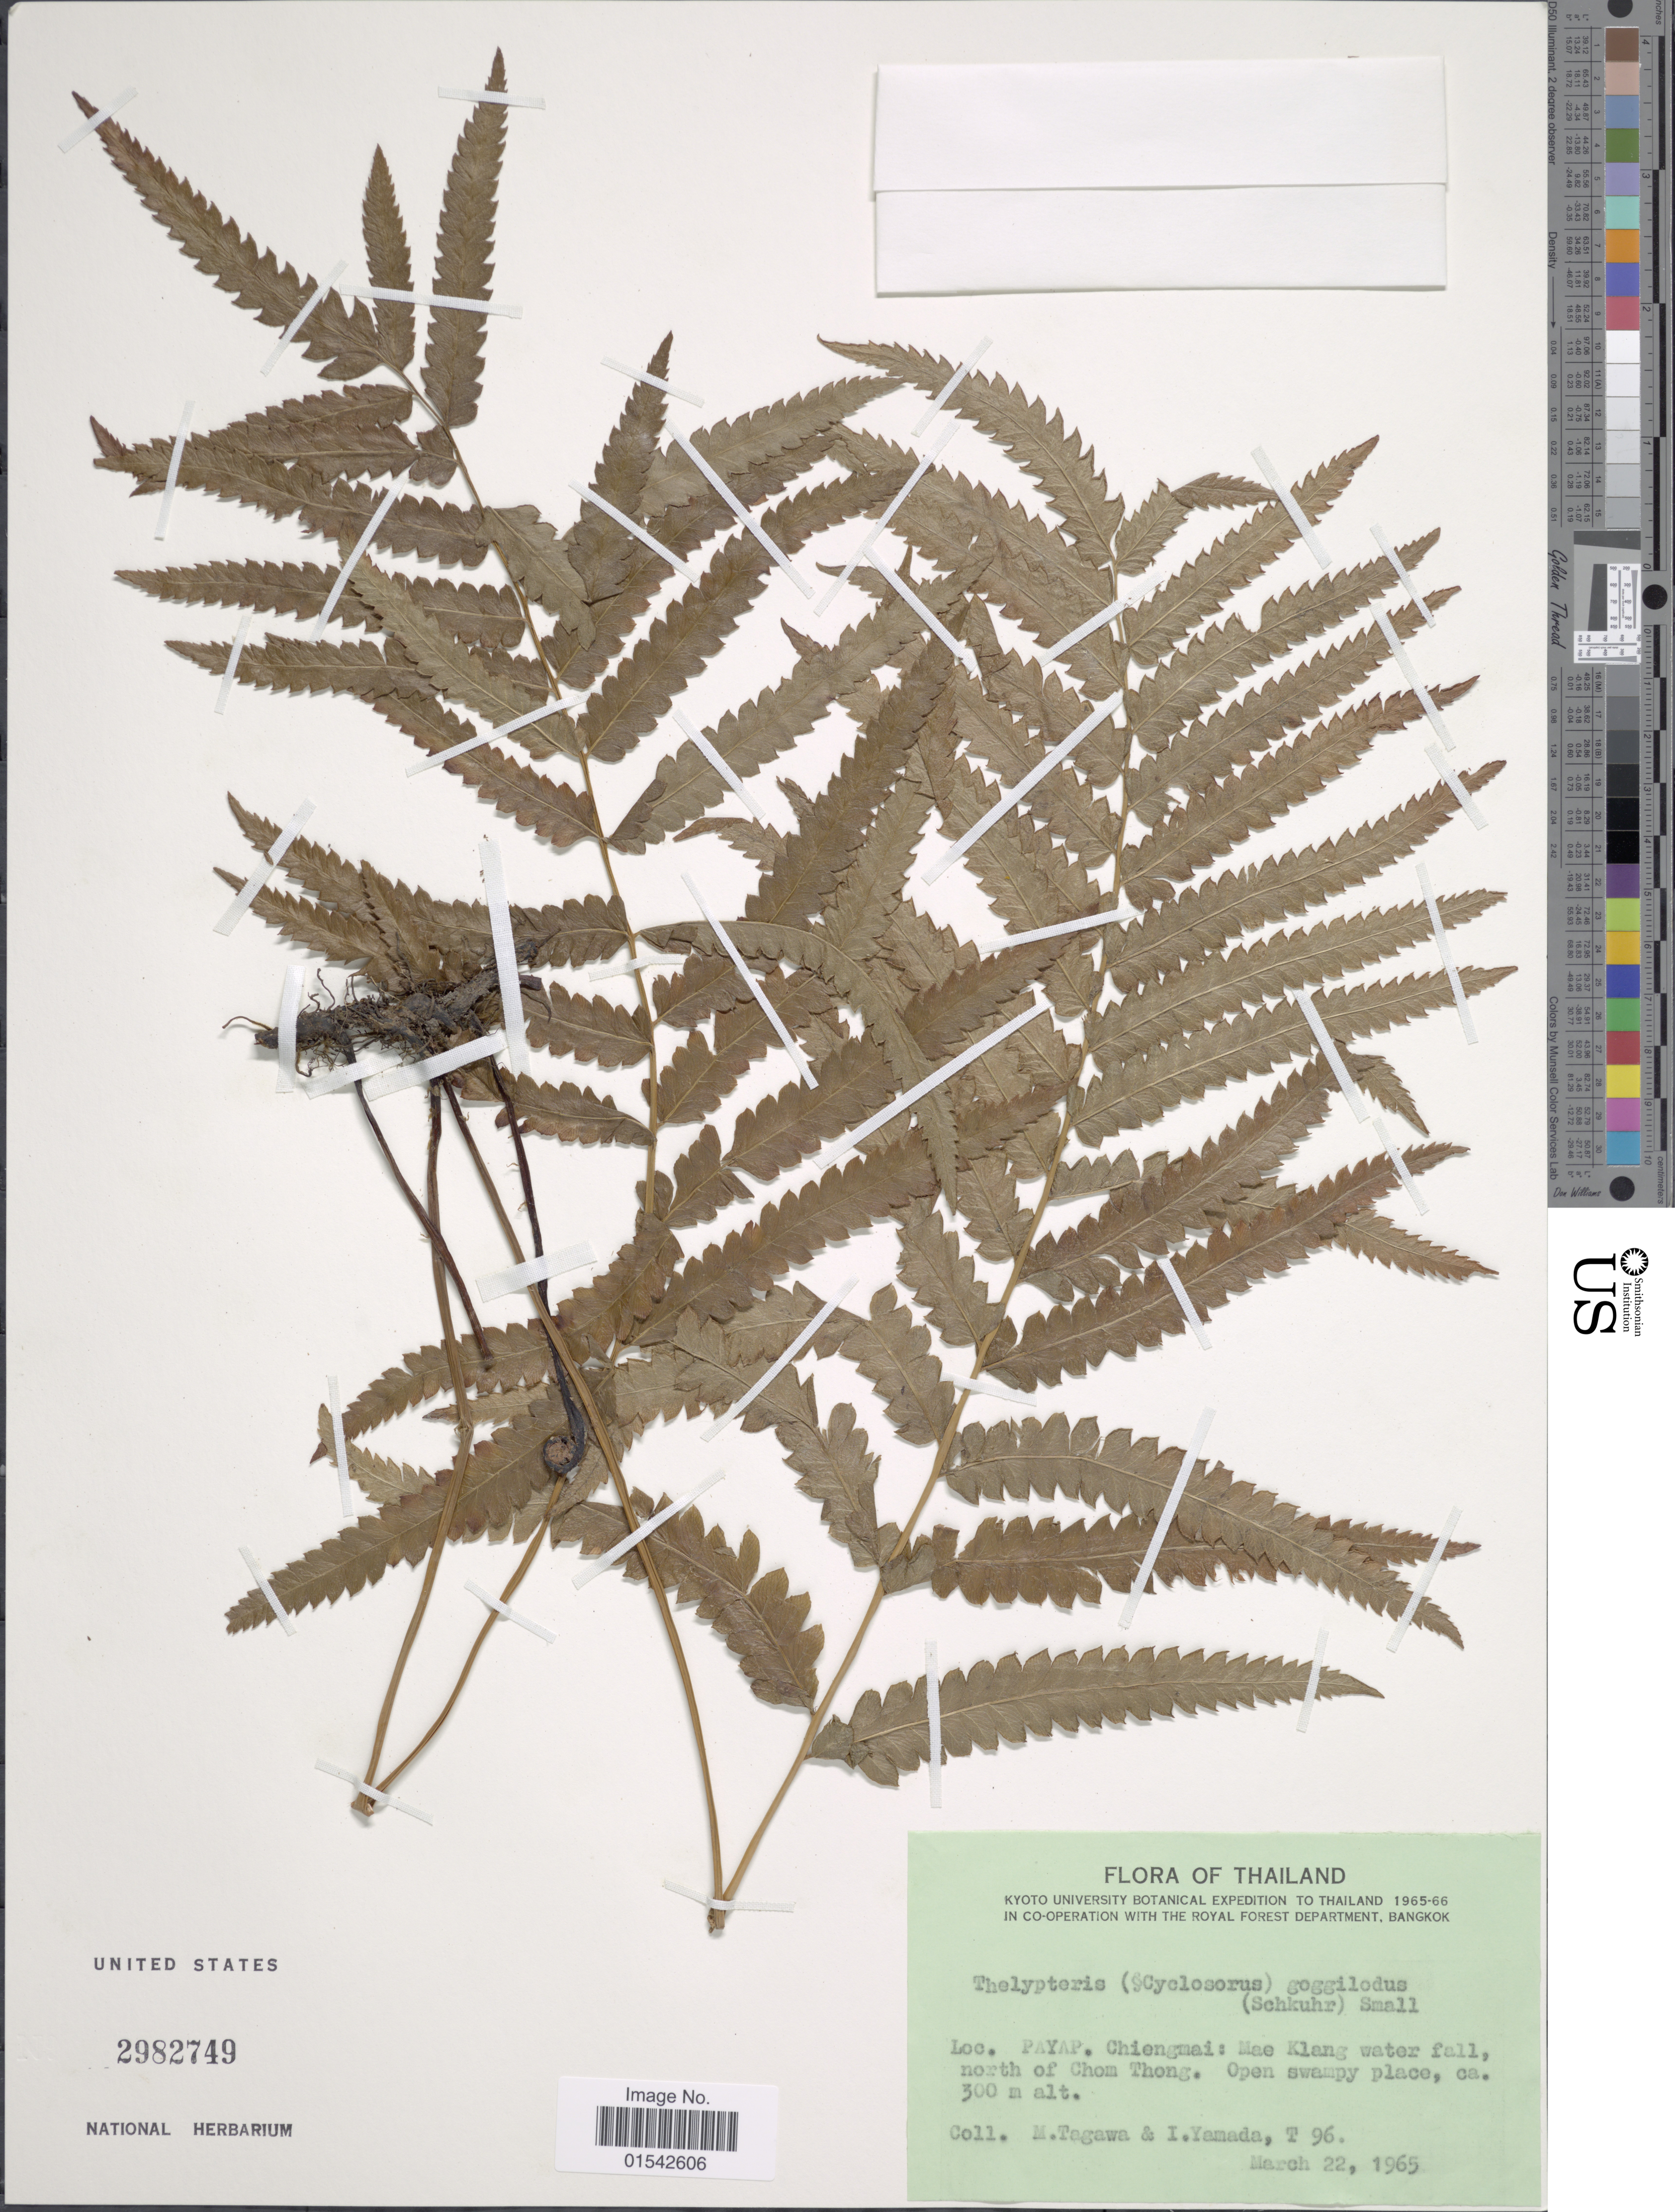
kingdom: Plantae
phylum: Tracheophyta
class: Polypodiopsida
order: Polypodiales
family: Thelypteridaceae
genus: Cyclosorus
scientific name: Cyclosorus interruptus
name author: (Willd.) H. Itô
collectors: M. Tagawa & I. Yamada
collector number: T96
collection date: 1965-03-22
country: Thailand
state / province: Chiang Mai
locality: Payap. Chiengmai: Mae Klang waterfall, north of Chom Thong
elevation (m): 300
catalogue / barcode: US 2982749